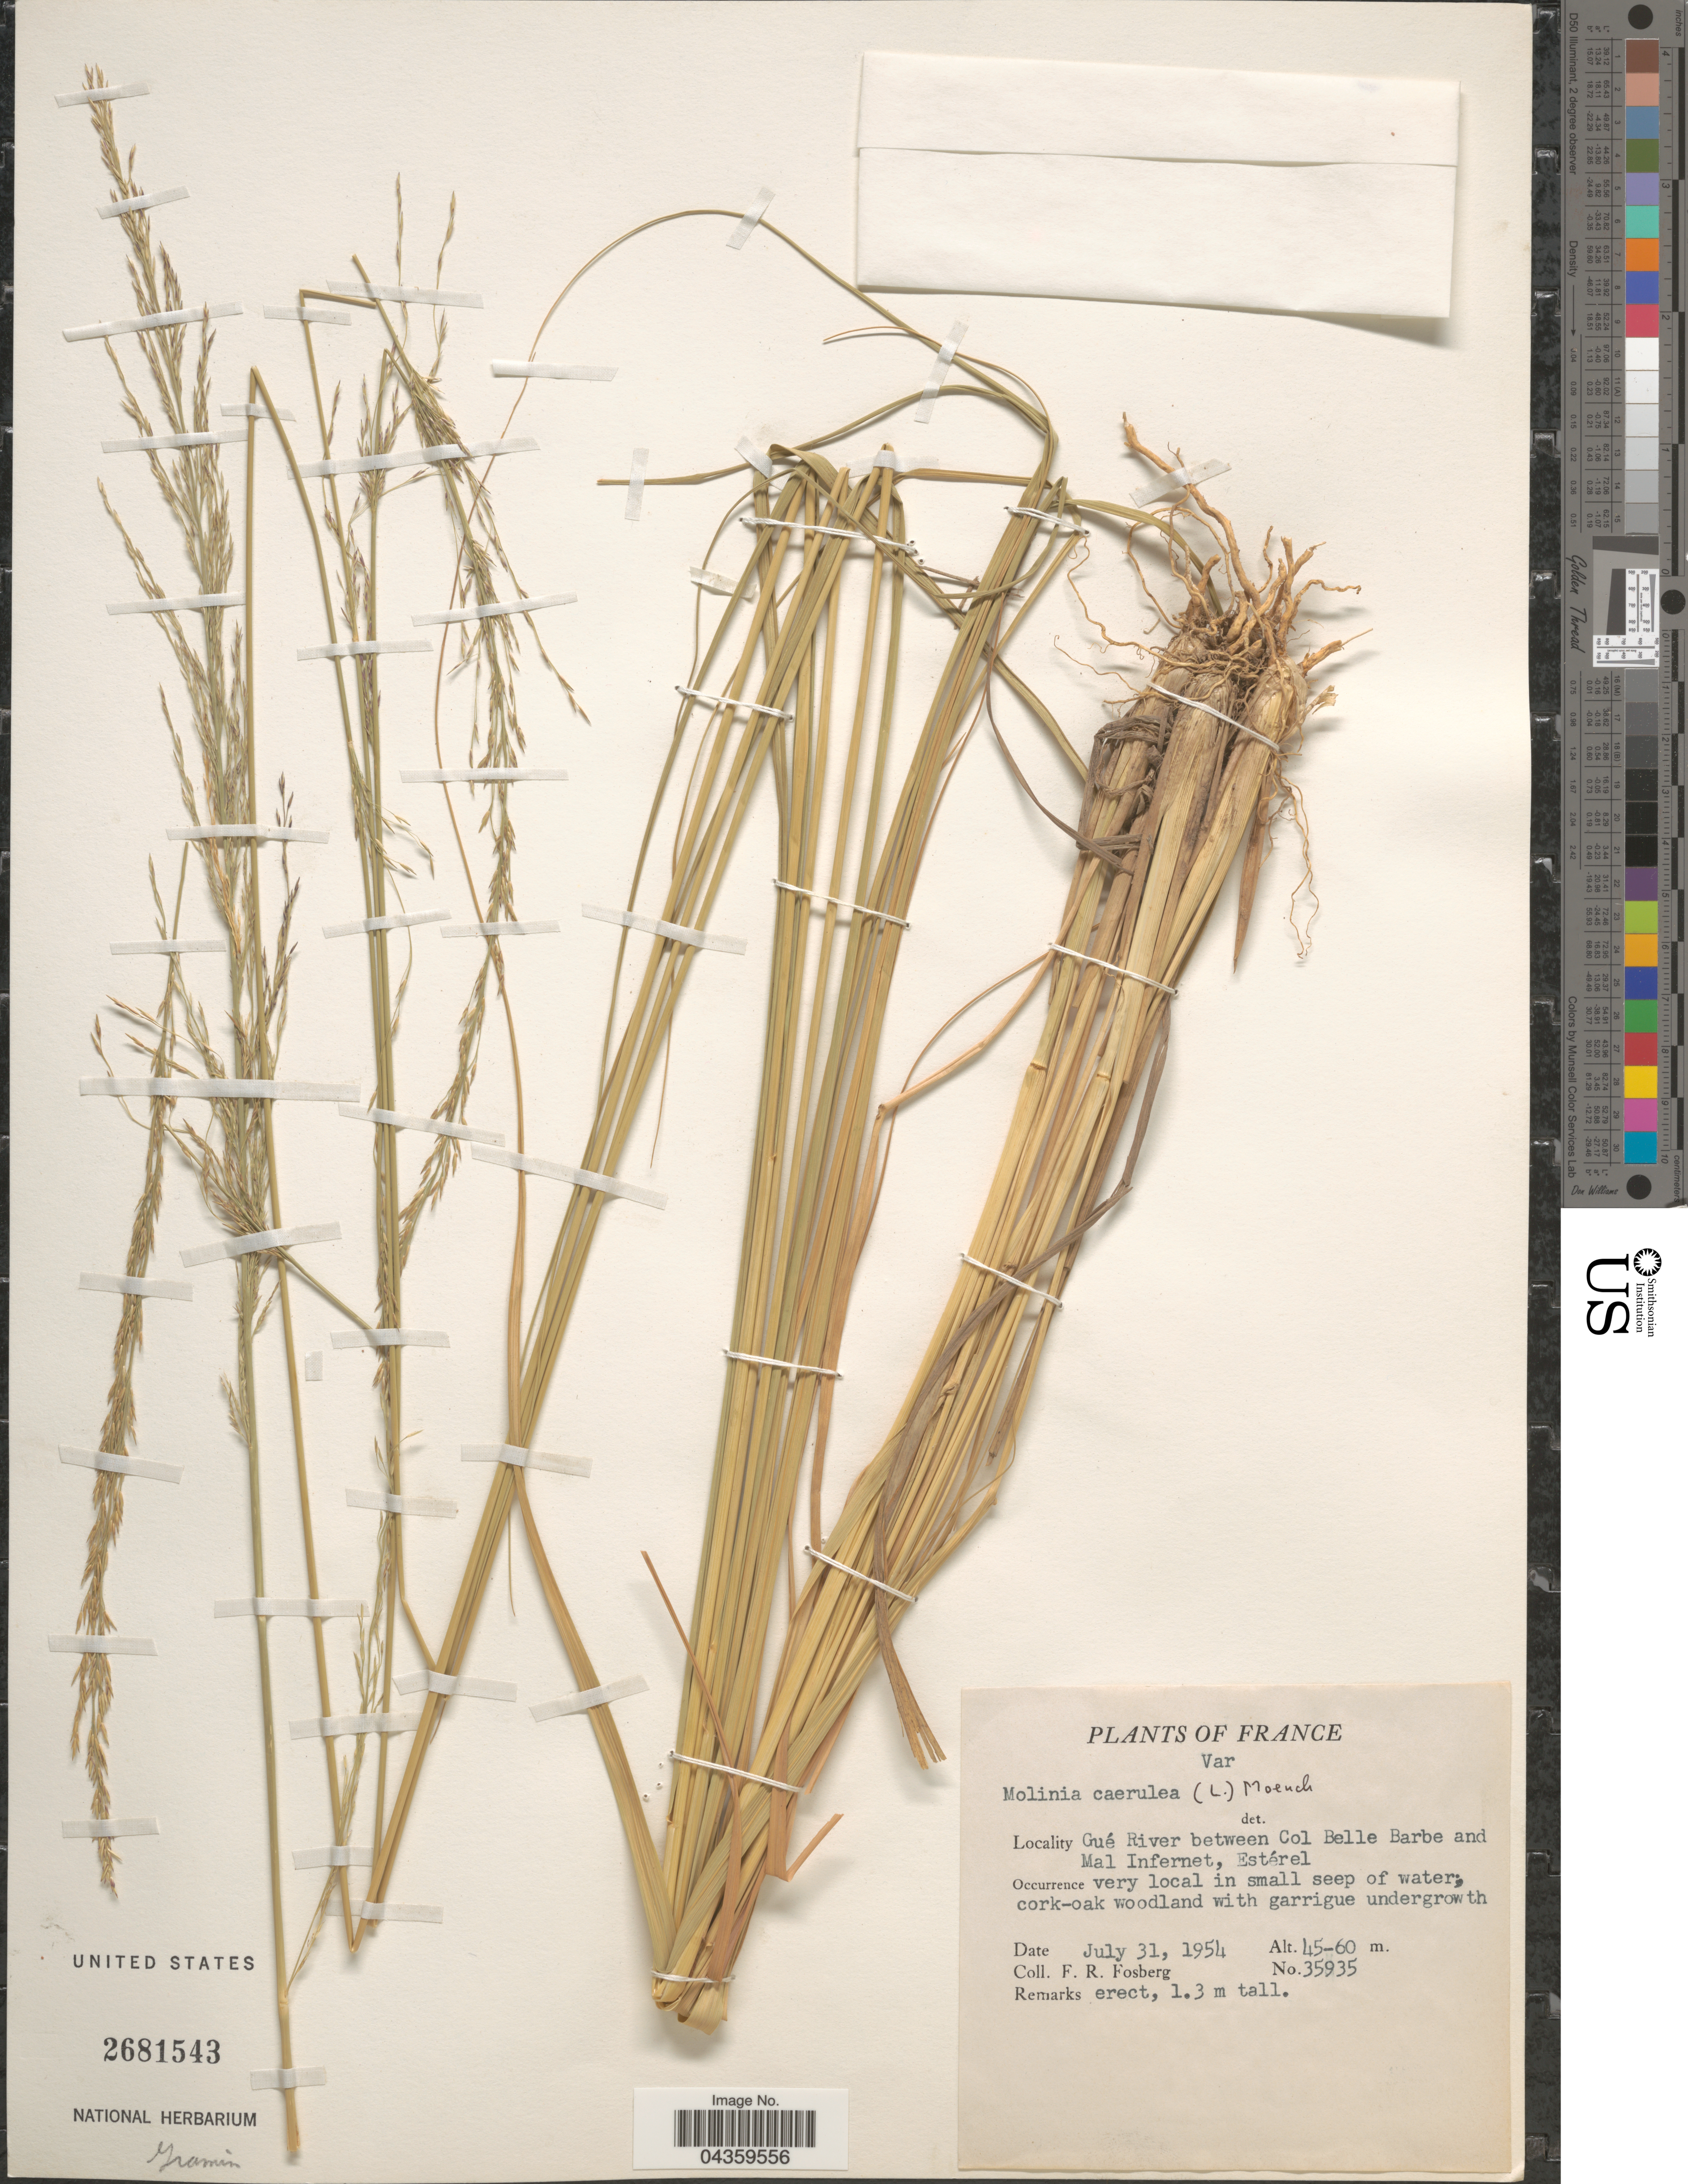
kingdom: Plantae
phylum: Tracheophyta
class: Liliopsida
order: Poales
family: Poaceae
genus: Molinia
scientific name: Molinia caerulea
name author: (L.) Moench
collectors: F. R. Fosberg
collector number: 35935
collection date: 1954-07-31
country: France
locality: Gué River between Col Belle Barbe and Mal Infernet, Estérel.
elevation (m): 45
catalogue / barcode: US 2681543